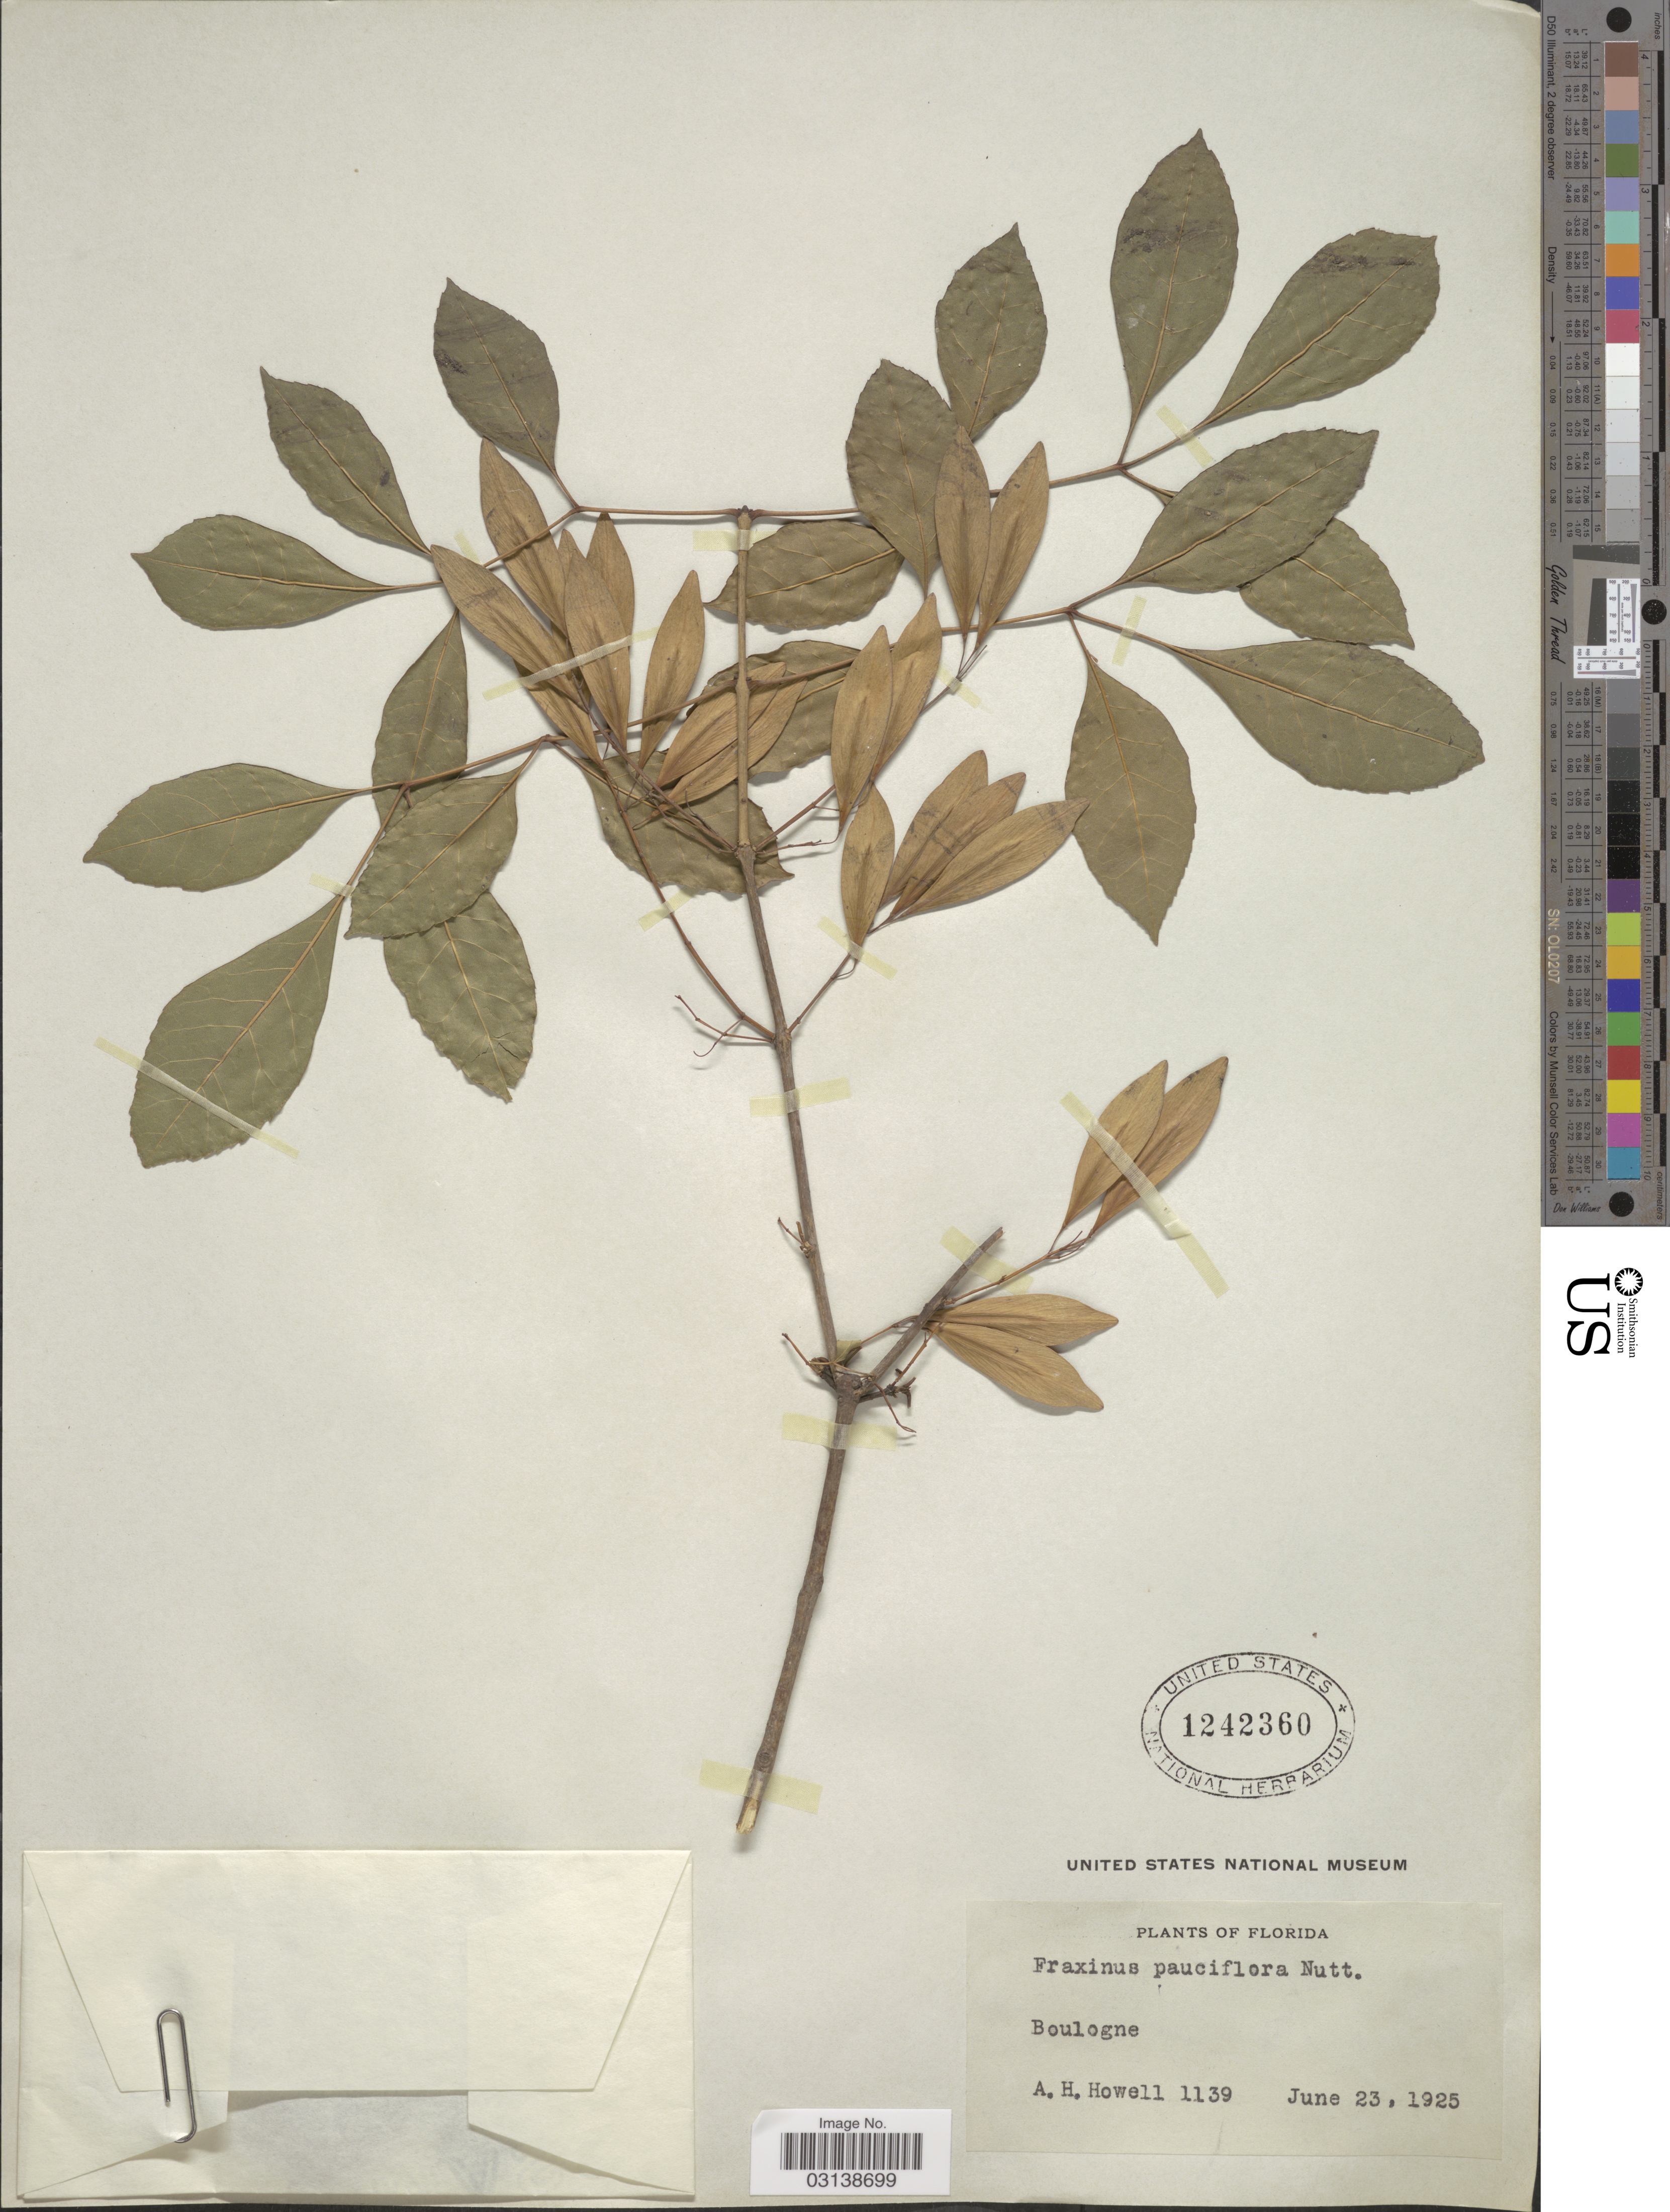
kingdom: Plantae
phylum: Tracheophyta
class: Magnoliopsida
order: Lamiales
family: Oleaceae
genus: Fraxinus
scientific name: Fraxinus caroliniana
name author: Mill.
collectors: A. Howell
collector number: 1139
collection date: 1925-06-23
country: United States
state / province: Florida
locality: Boulogne.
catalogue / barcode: US 1242360